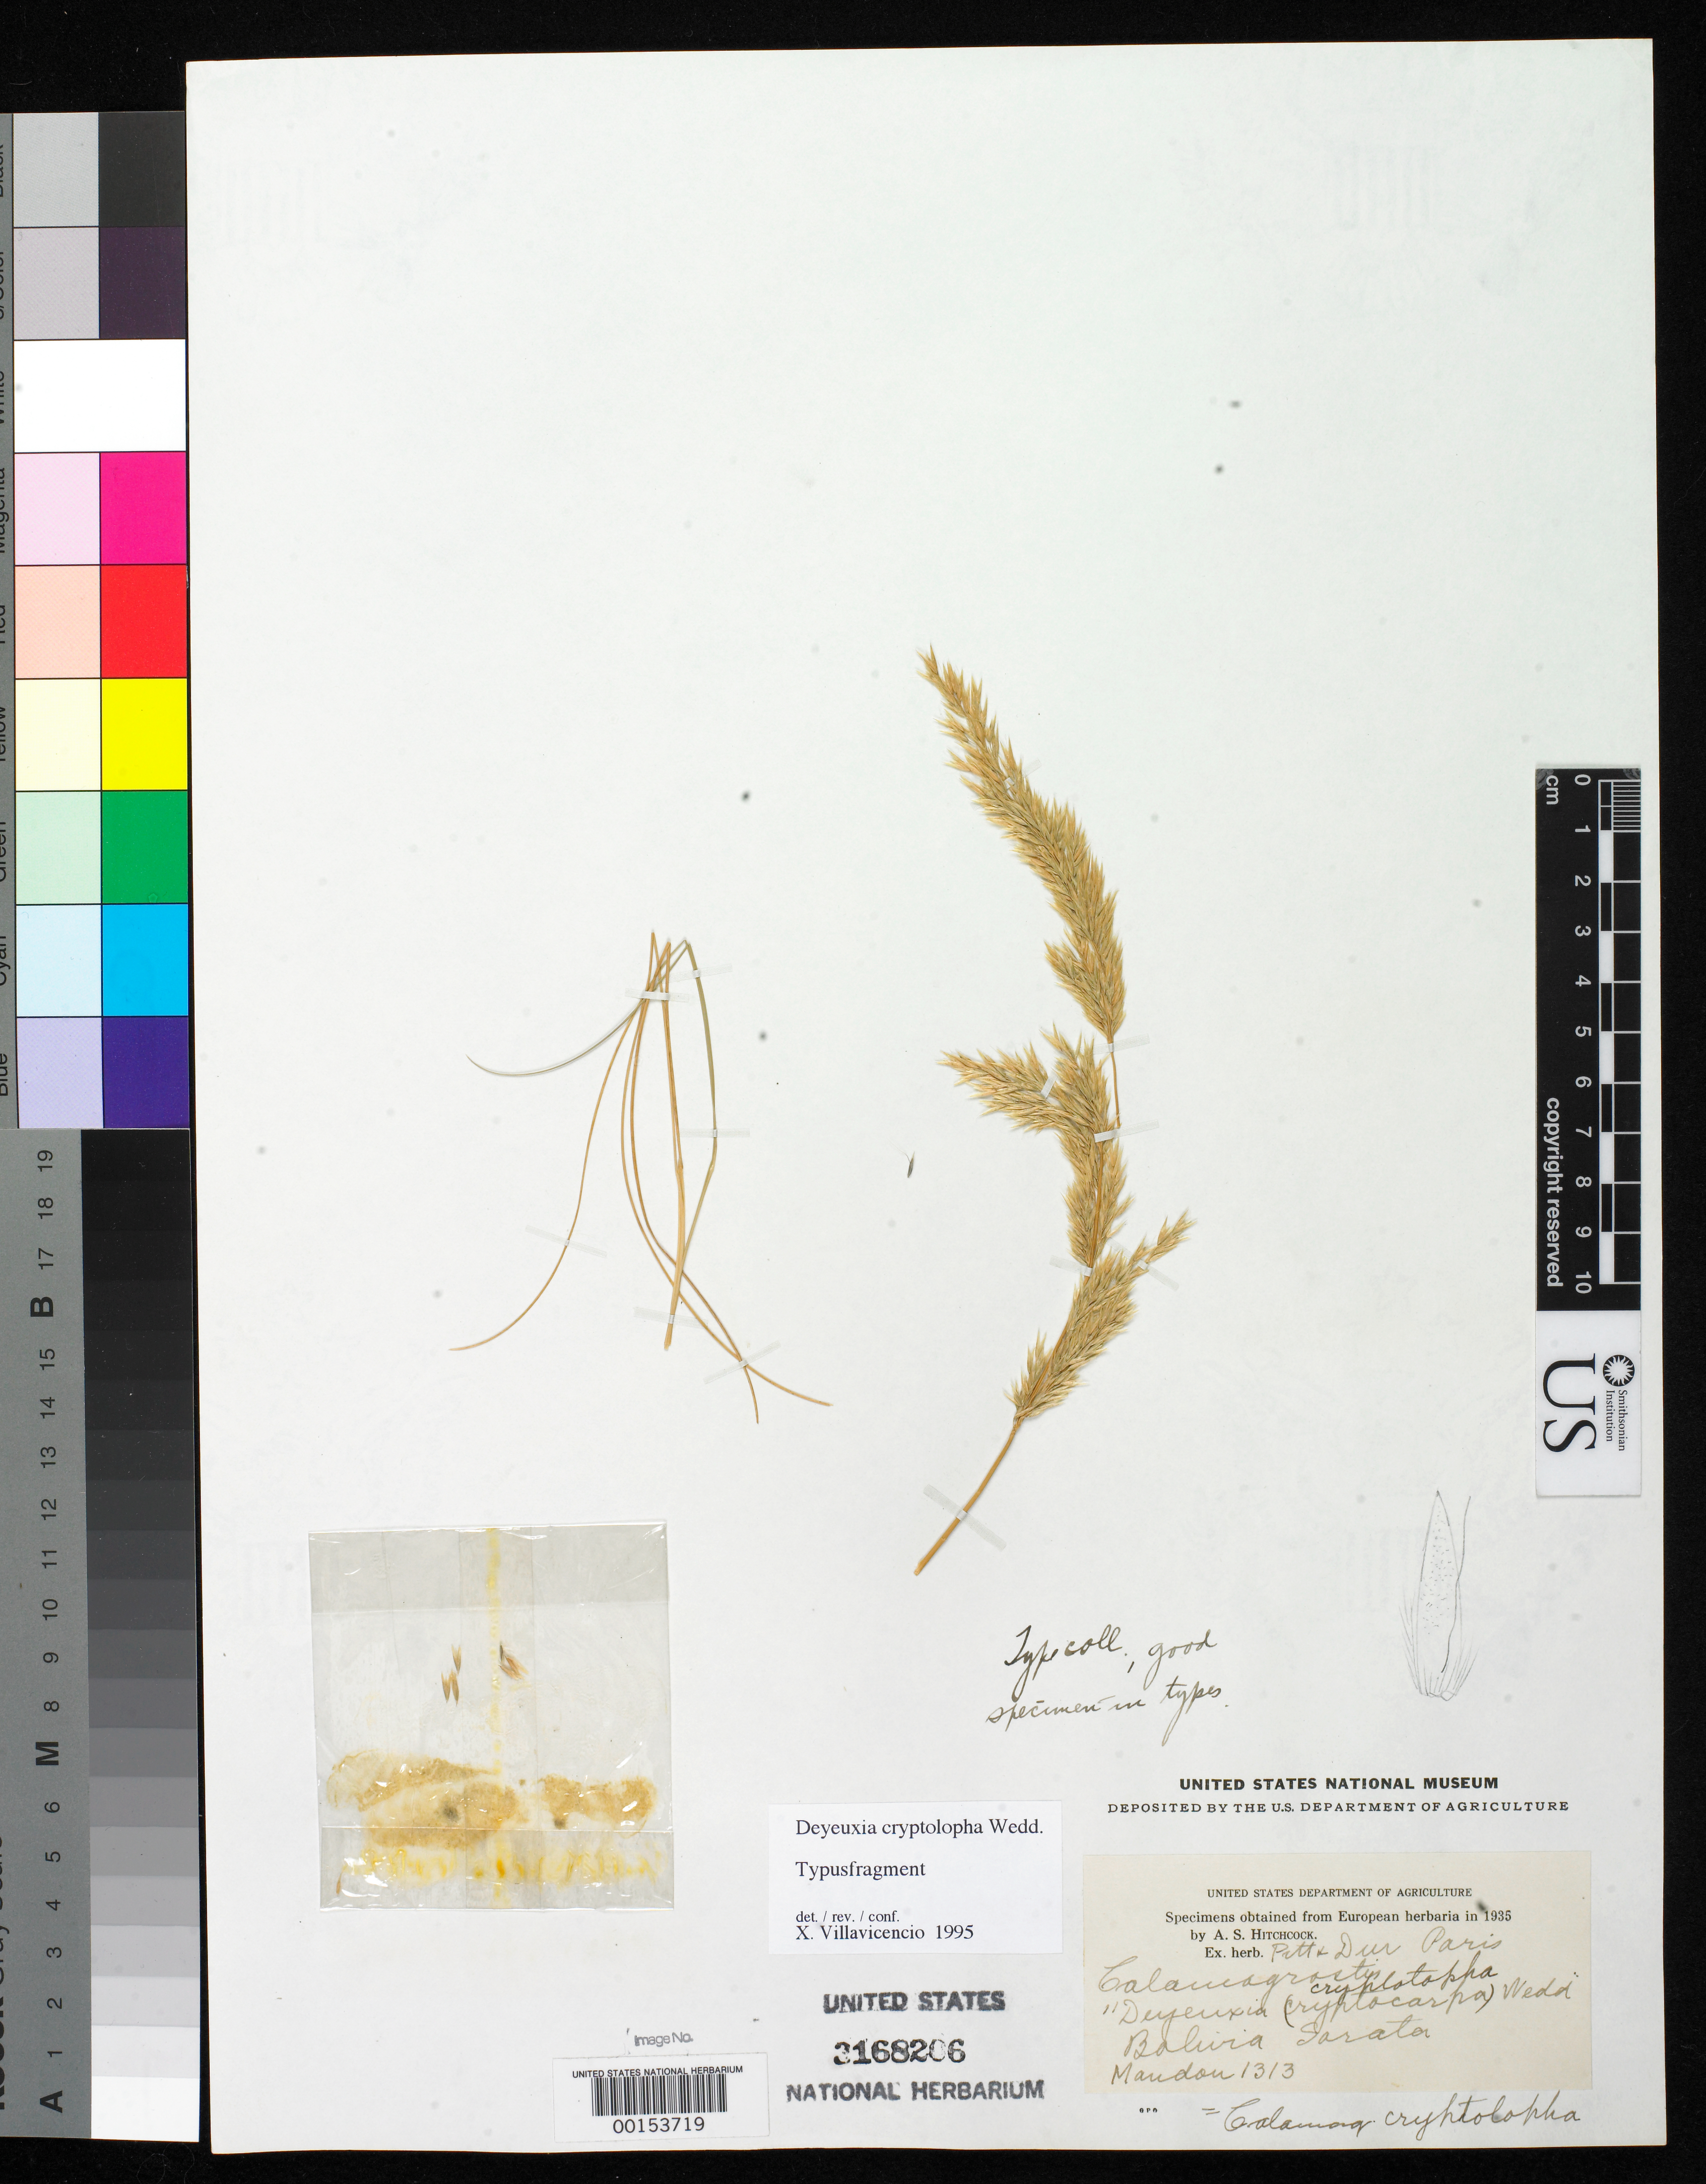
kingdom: Plantae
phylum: Tracheophyta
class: Liliopsida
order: Poales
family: Poaceae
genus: Deyeuxia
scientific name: Deyeuxia cryptolopha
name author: Wedd.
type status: Isotype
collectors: G. Mandon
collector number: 1313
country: Bolivia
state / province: La Paz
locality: Sorata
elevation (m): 3800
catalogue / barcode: US 3168206